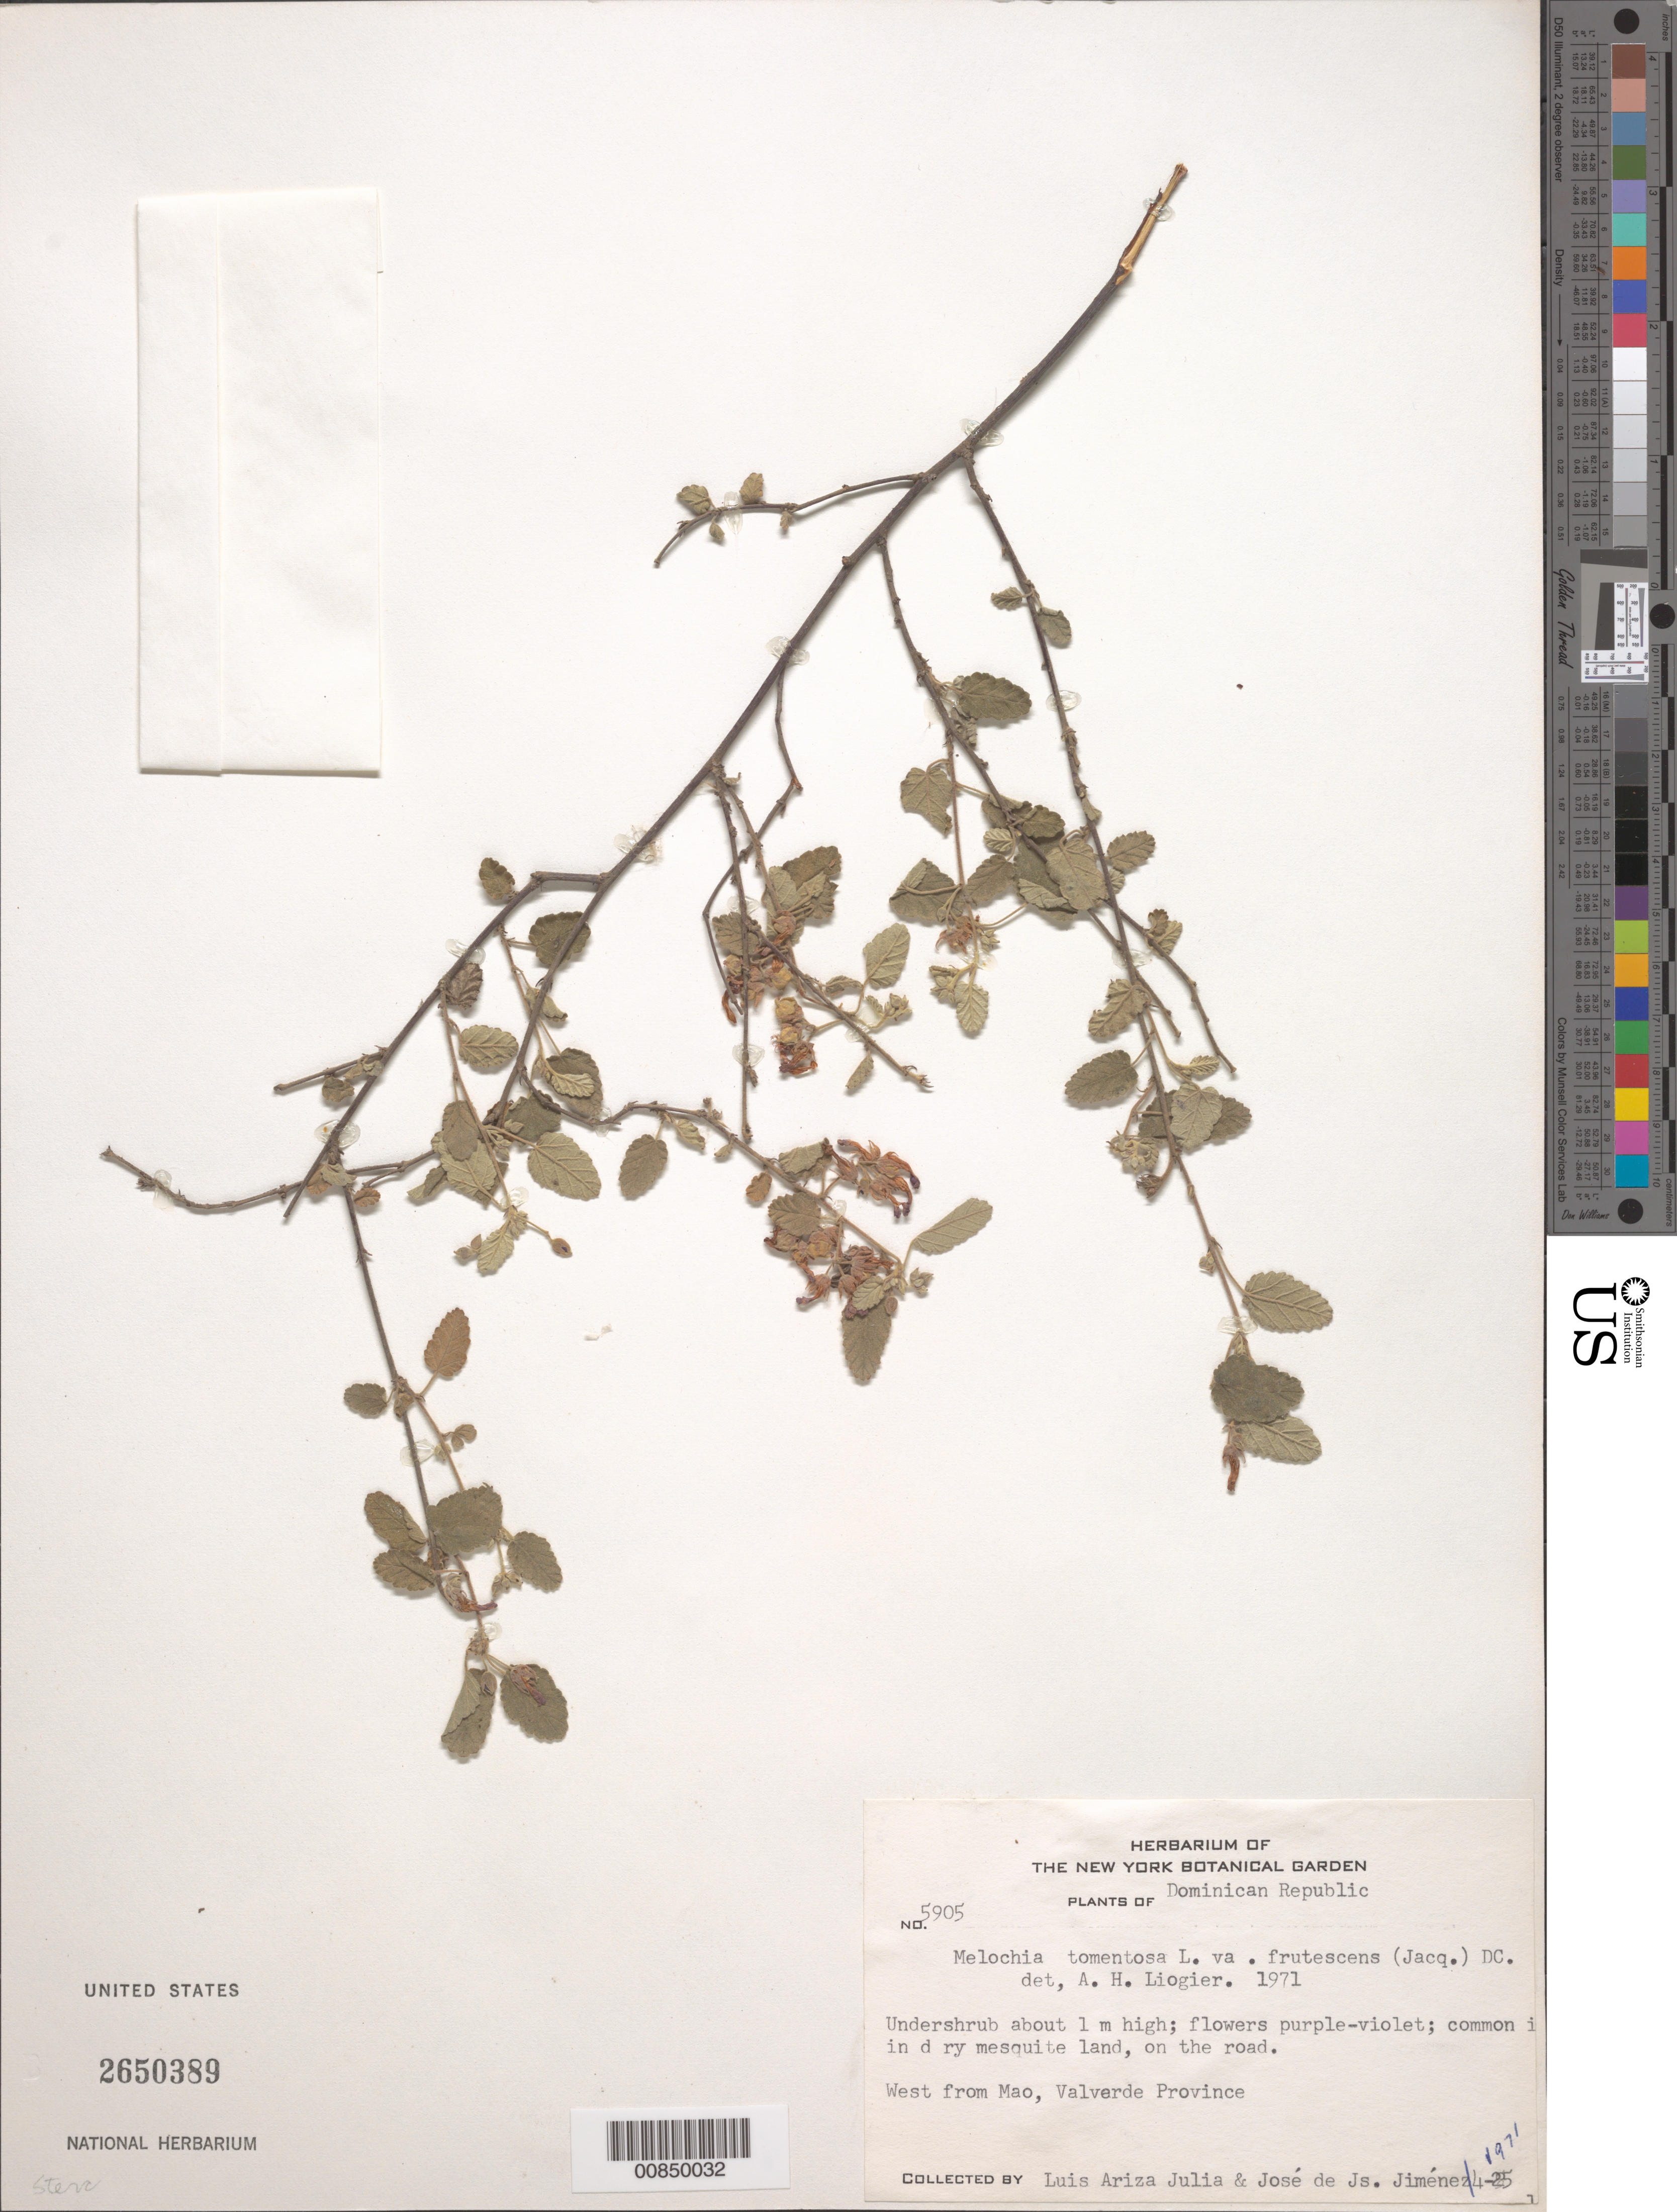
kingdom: Plantae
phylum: Tracheophyta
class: Magnoliopsida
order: Malvales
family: Malvaceae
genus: Melochia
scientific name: Melochia tomentosa var. frutescens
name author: DC.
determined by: Liogier, Alain H.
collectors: L. Ariza-Julia & J. J. Jiménez Almonte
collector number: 5905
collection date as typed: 25 Apr 1971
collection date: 1971-04-25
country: Dominican Republic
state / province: Valverde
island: Hispaniola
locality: Road W from Mao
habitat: In dry mesquite land along road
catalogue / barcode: US 2650389